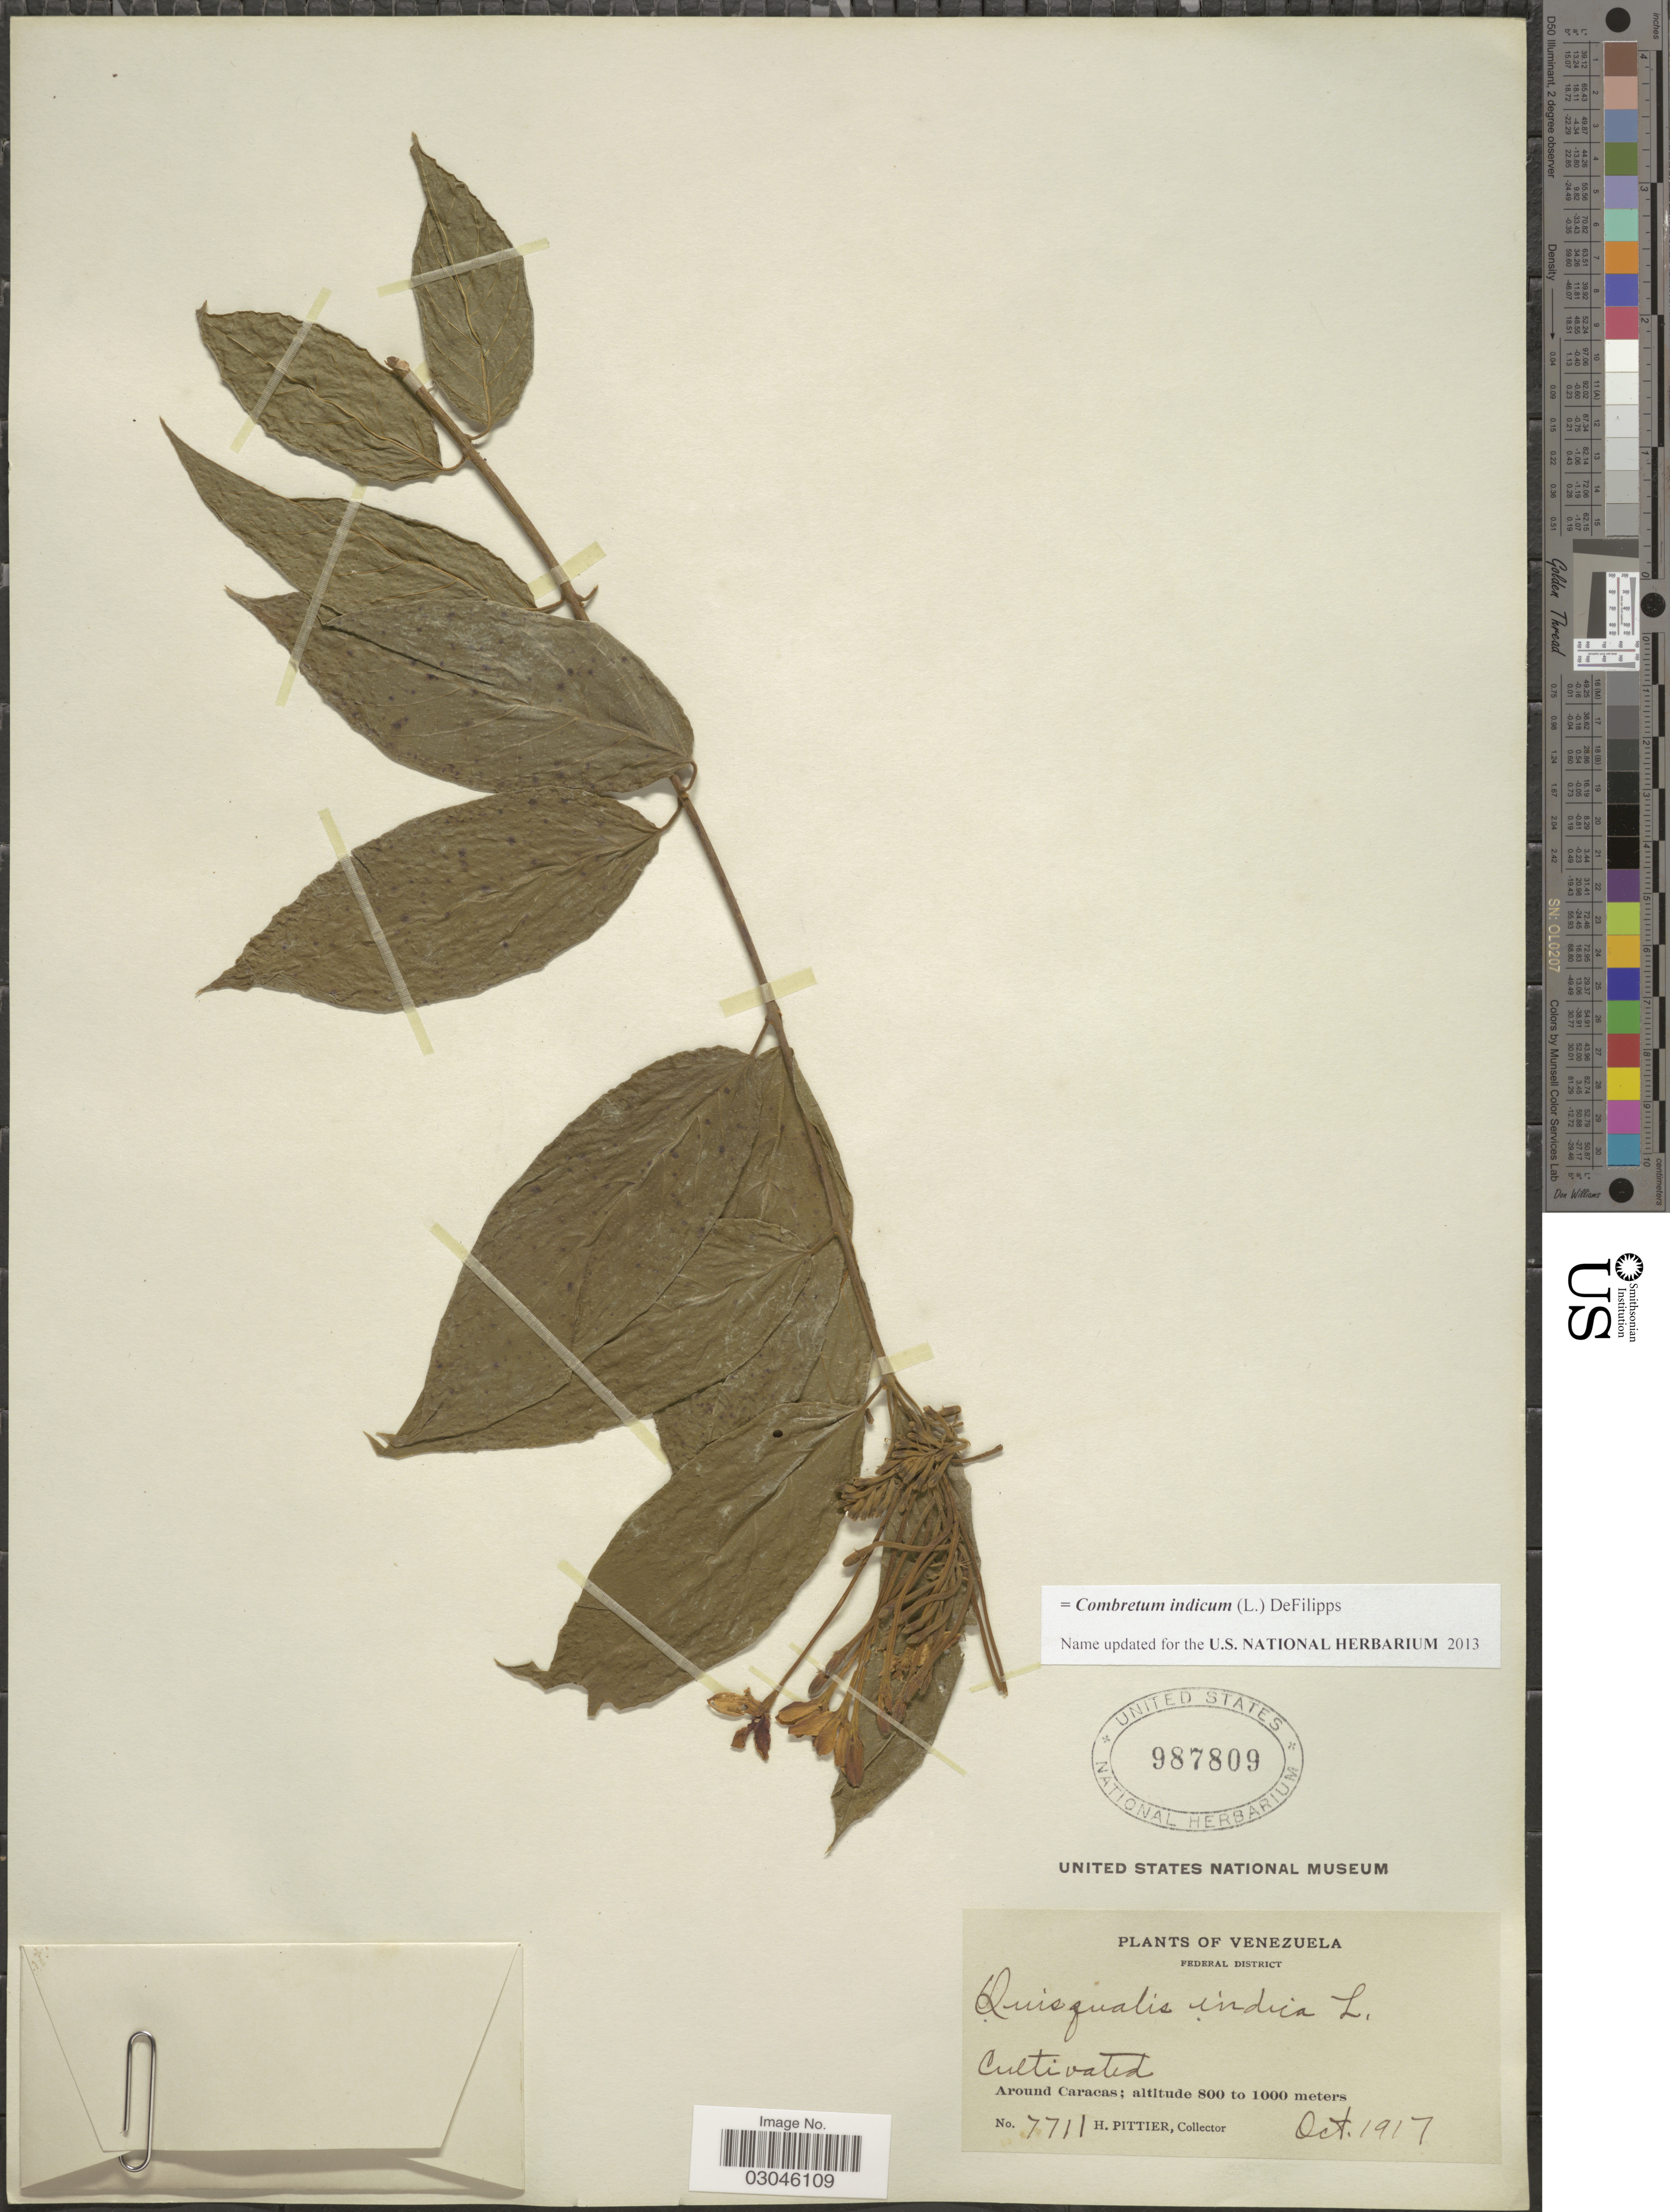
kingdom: Plantae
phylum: Tracheophyta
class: Magnoliopsida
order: Myrtales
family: Combretaceae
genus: Combretum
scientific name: Combretum indicum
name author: (L.) DeFilipps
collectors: H. F. Pittier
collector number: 7711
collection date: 1917-10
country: Venezuela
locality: Federal District. Around Caracas.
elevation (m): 800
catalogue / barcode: US 987809